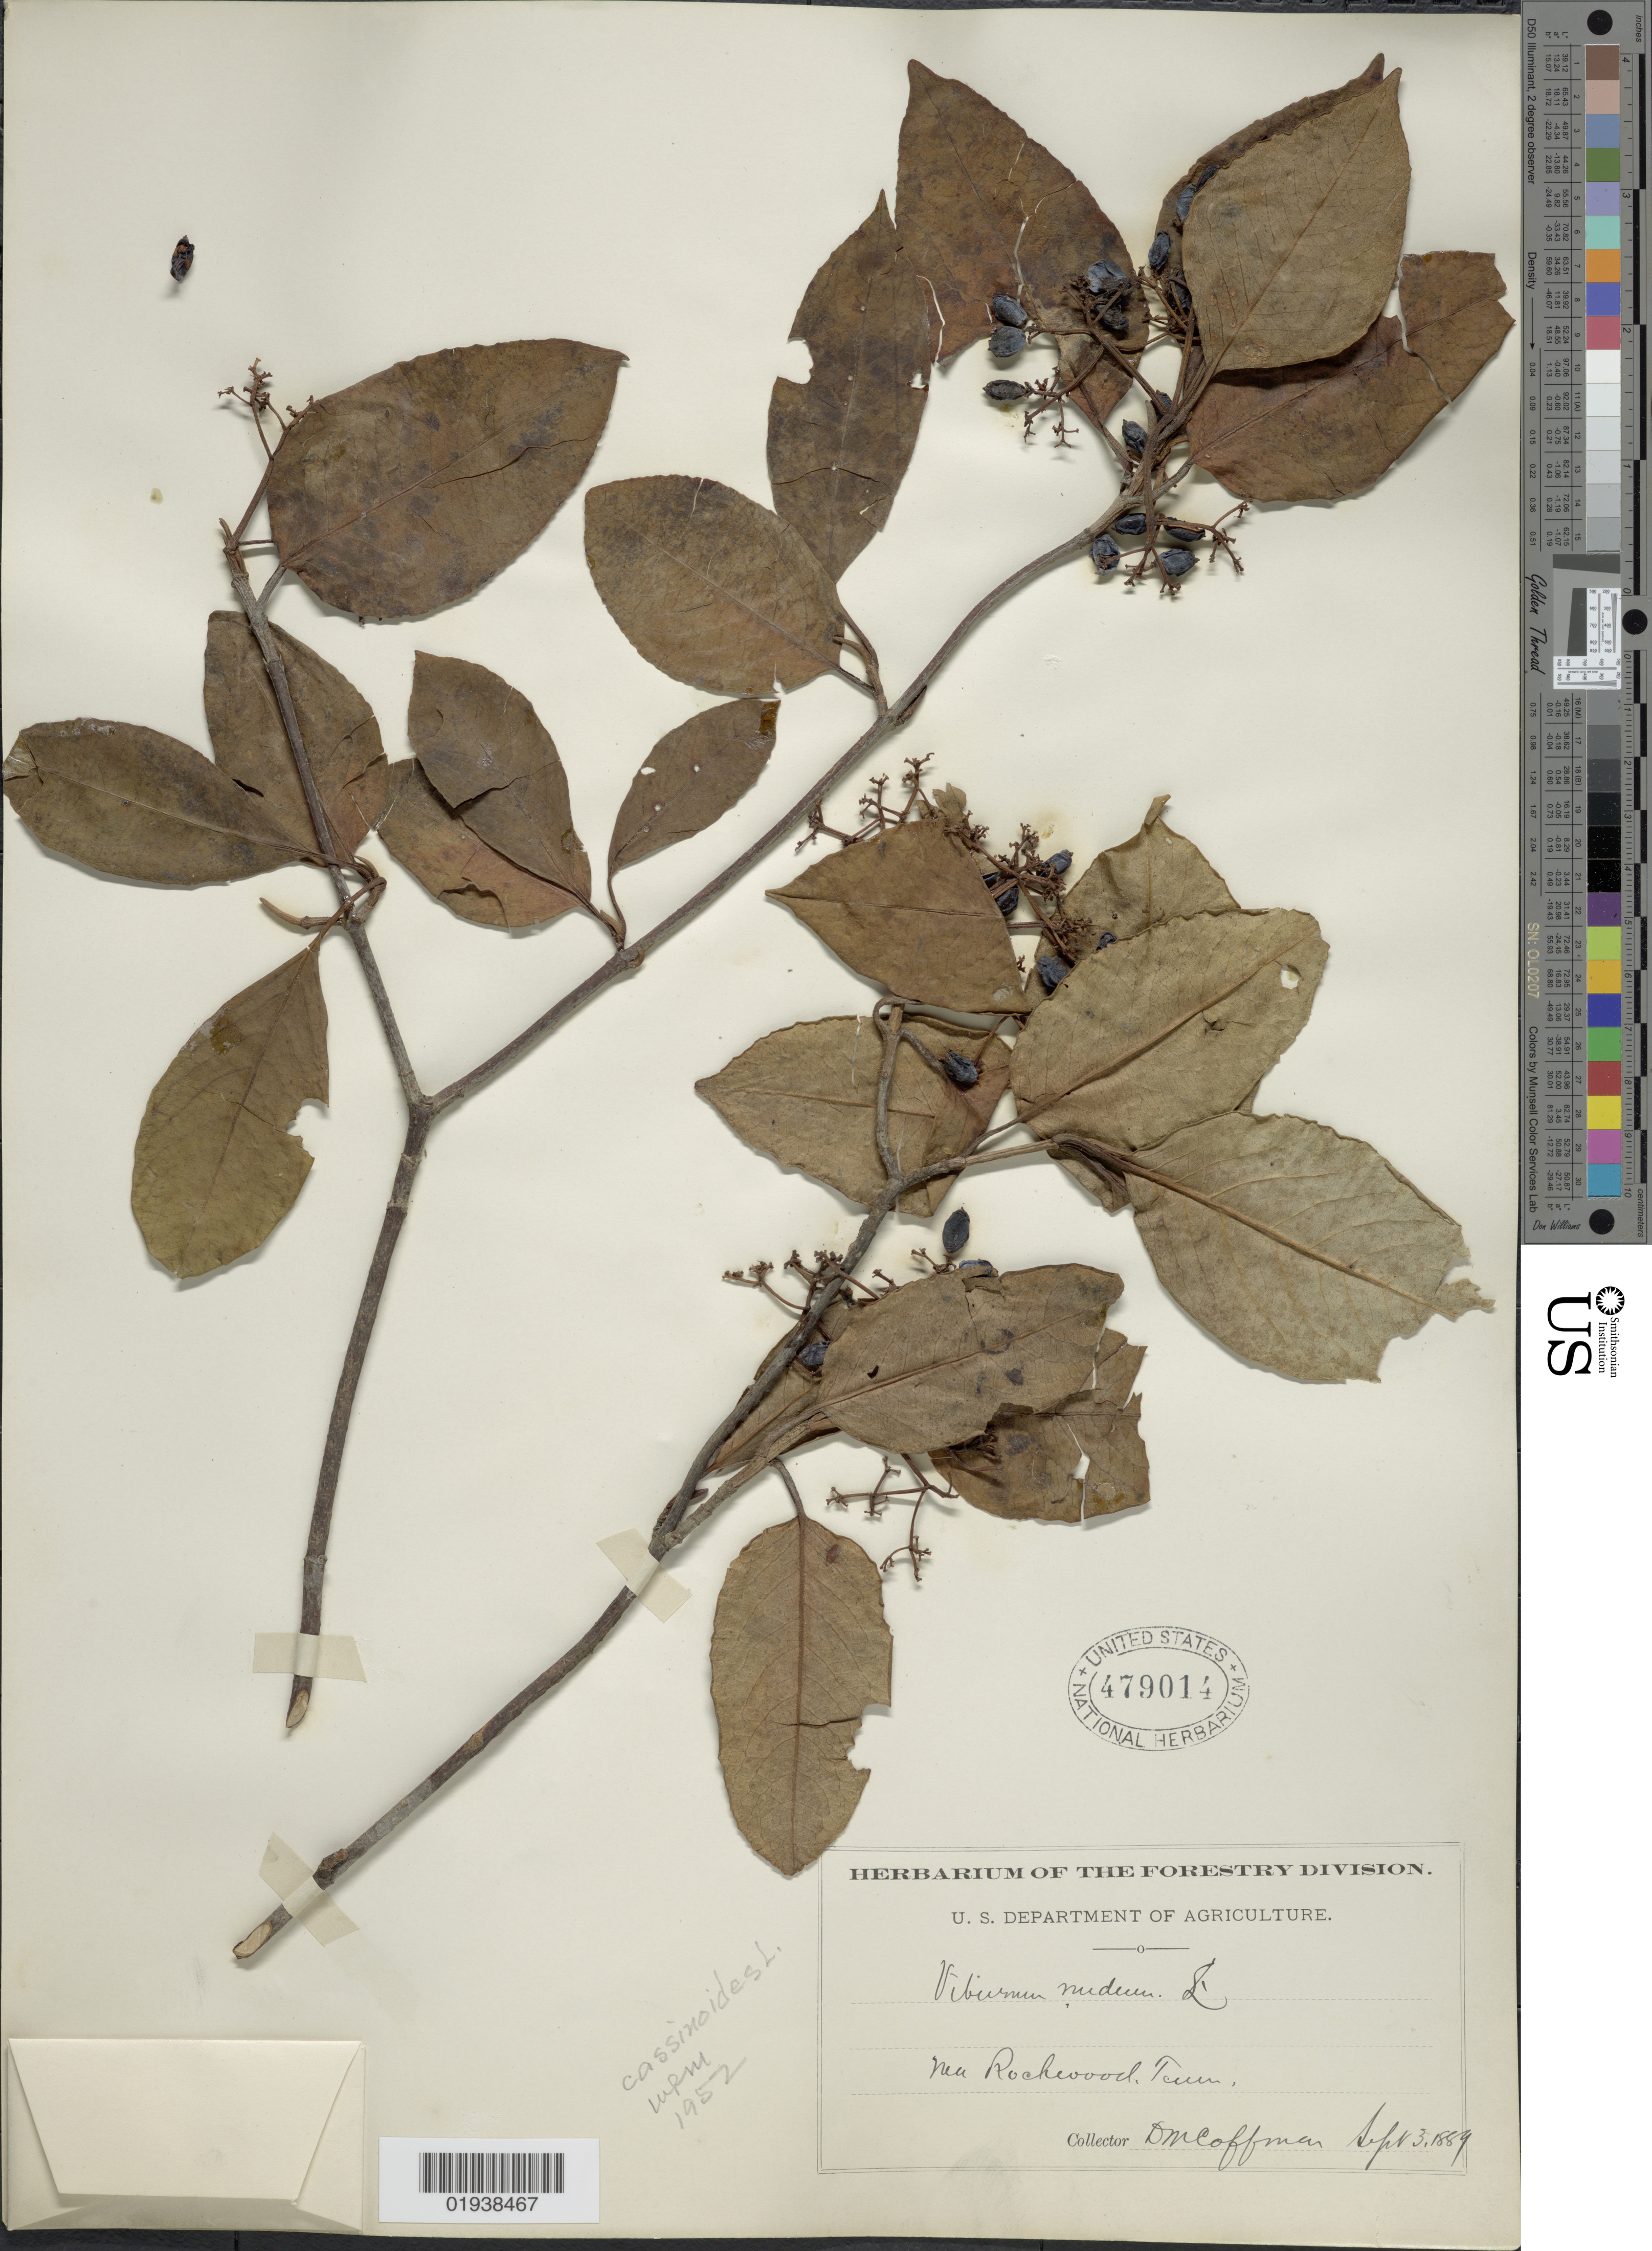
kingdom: Plantae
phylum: Tracheophyta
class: Magnoliopsida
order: Dipsacales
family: Viburnaceae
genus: Viburnum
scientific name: Viburnum cassinoides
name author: L.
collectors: D. M. Coffman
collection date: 1889-09-03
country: United States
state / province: Tennessee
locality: Near Rockwood.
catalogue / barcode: US 479014